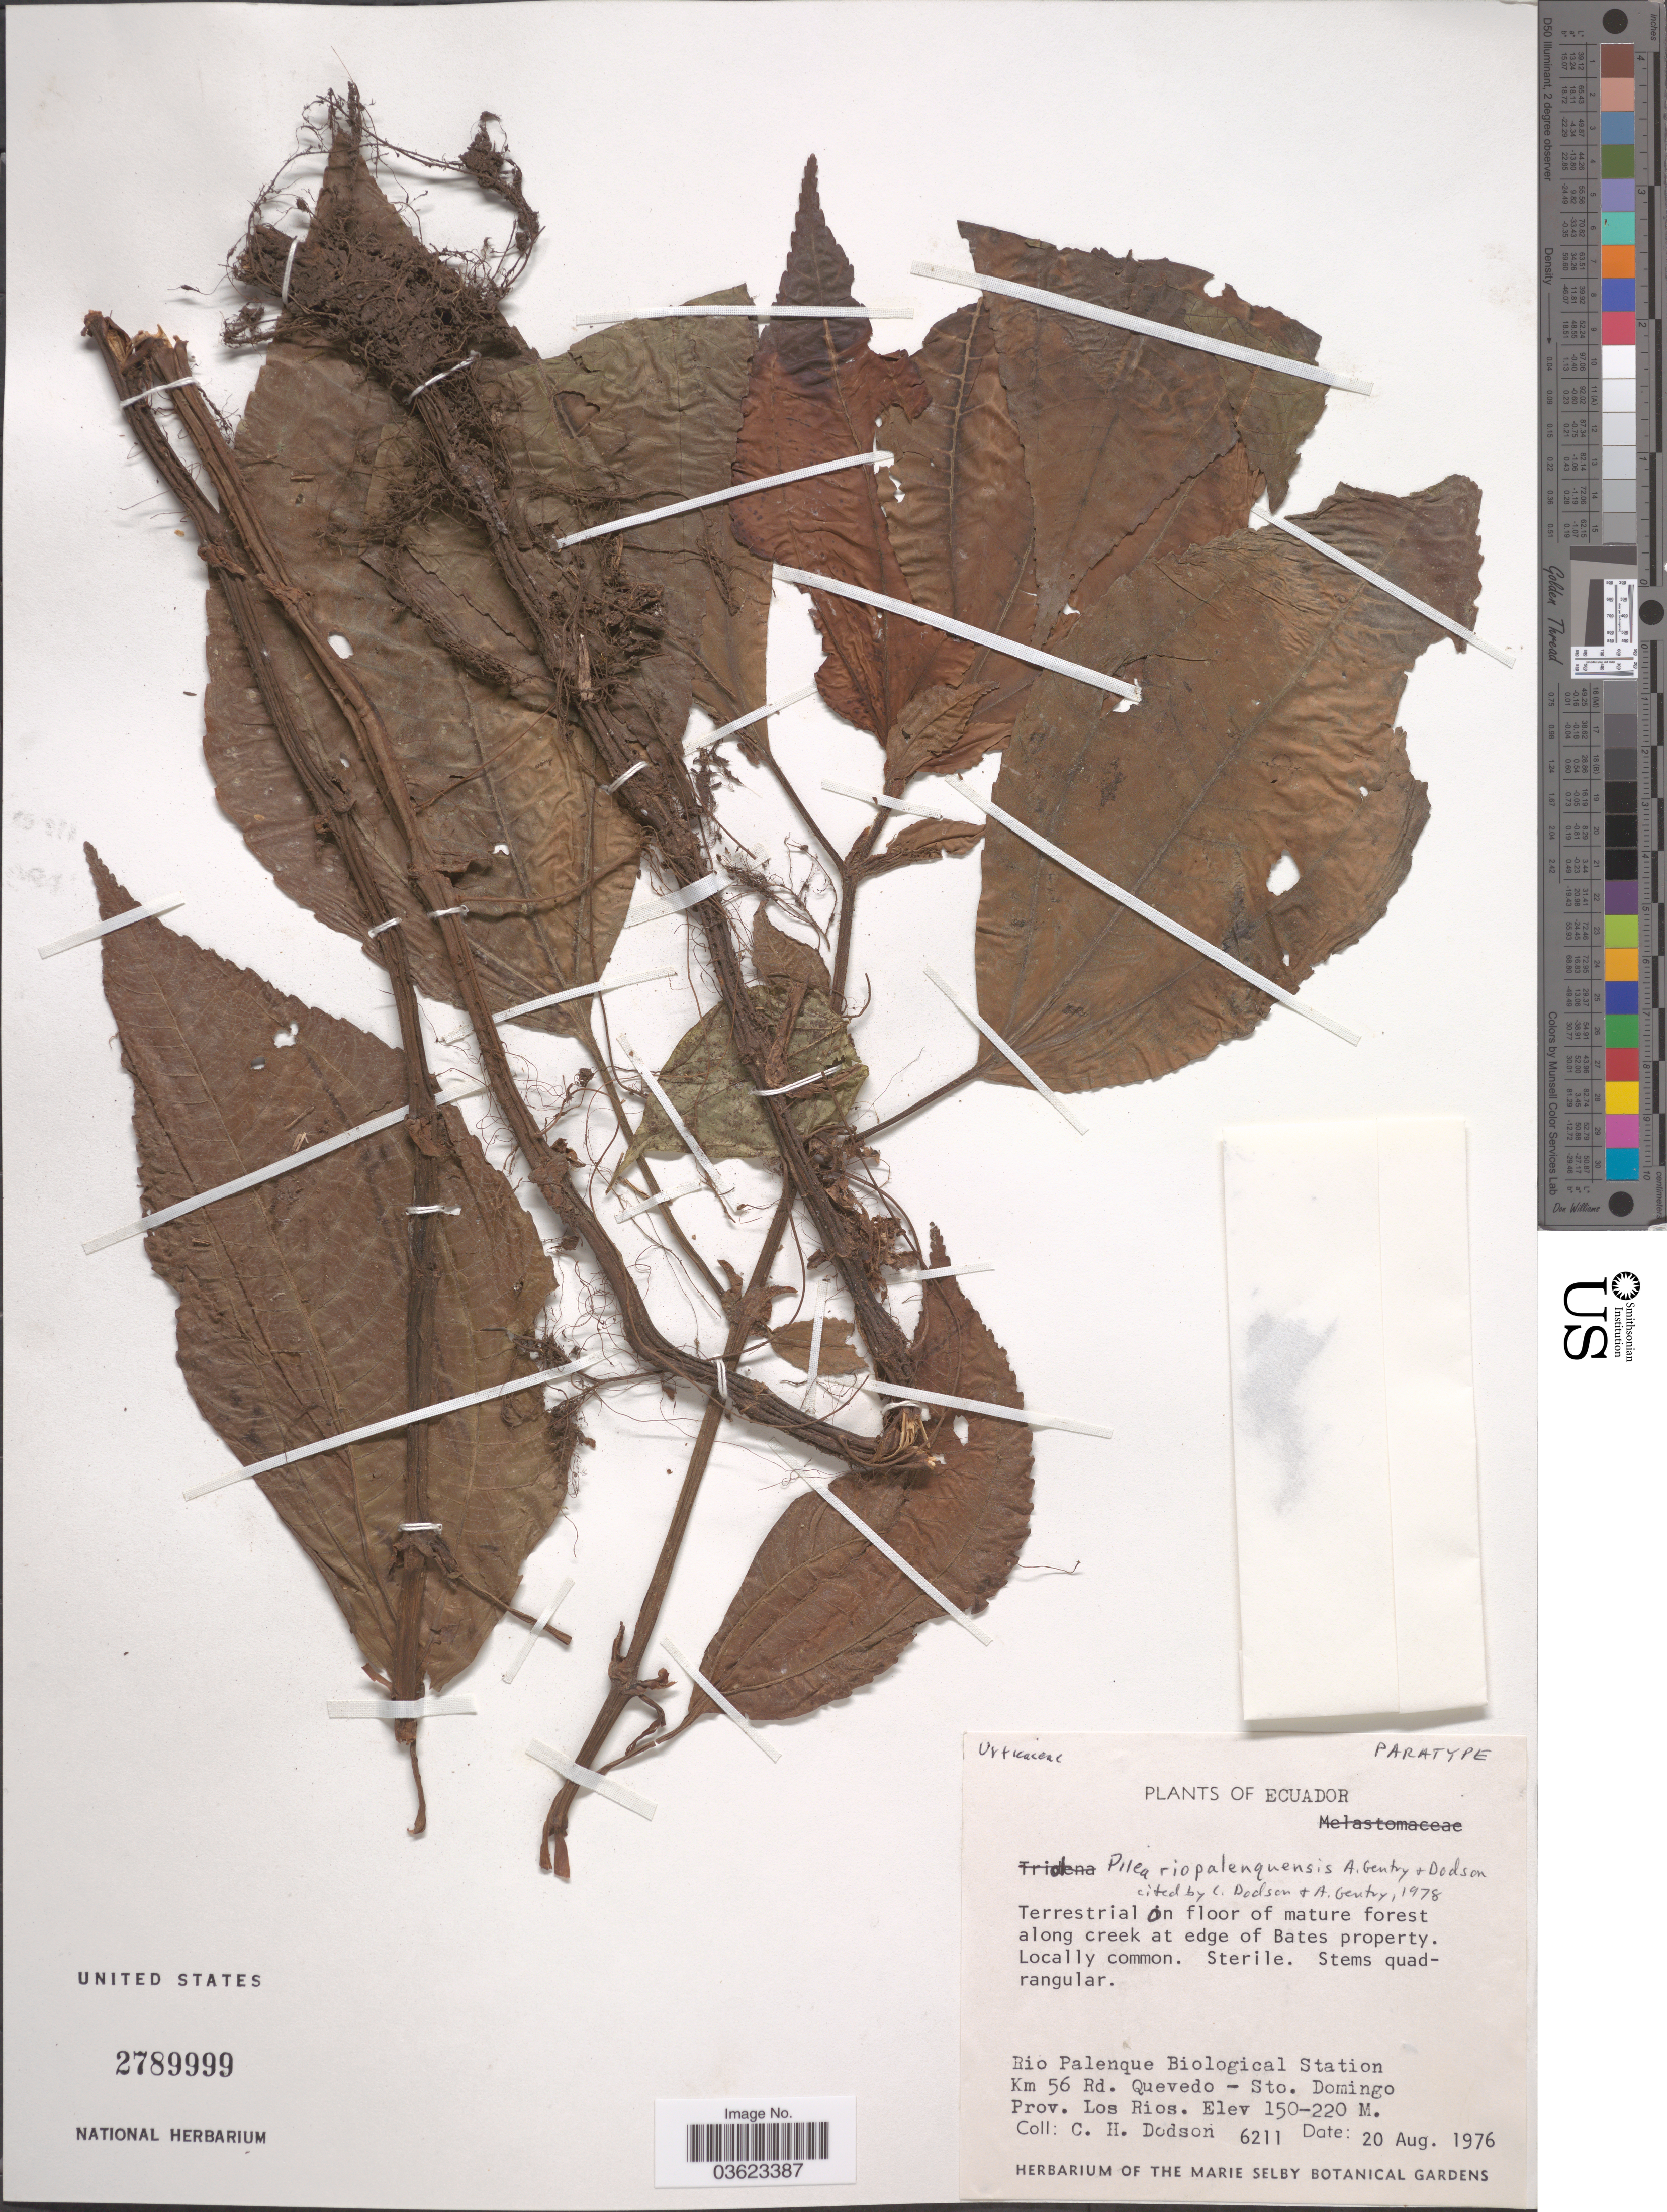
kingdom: Plantae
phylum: Tracheophyta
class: Magnoliopsida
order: Rosales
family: Urticaceae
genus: Pilea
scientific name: Pilea riopalenquensis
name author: A.H. Gentry & Dodson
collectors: C. H. Dodson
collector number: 6211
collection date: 1976-08-20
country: Ecuador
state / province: Los Ríos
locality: Terrestrial on floor of mature forest along creek at edge of Bates property. Rio Palenque Biological Station Km 56 Rd. Quevedo - Sto. Domingo.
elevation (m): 150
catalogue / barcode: US 2789999